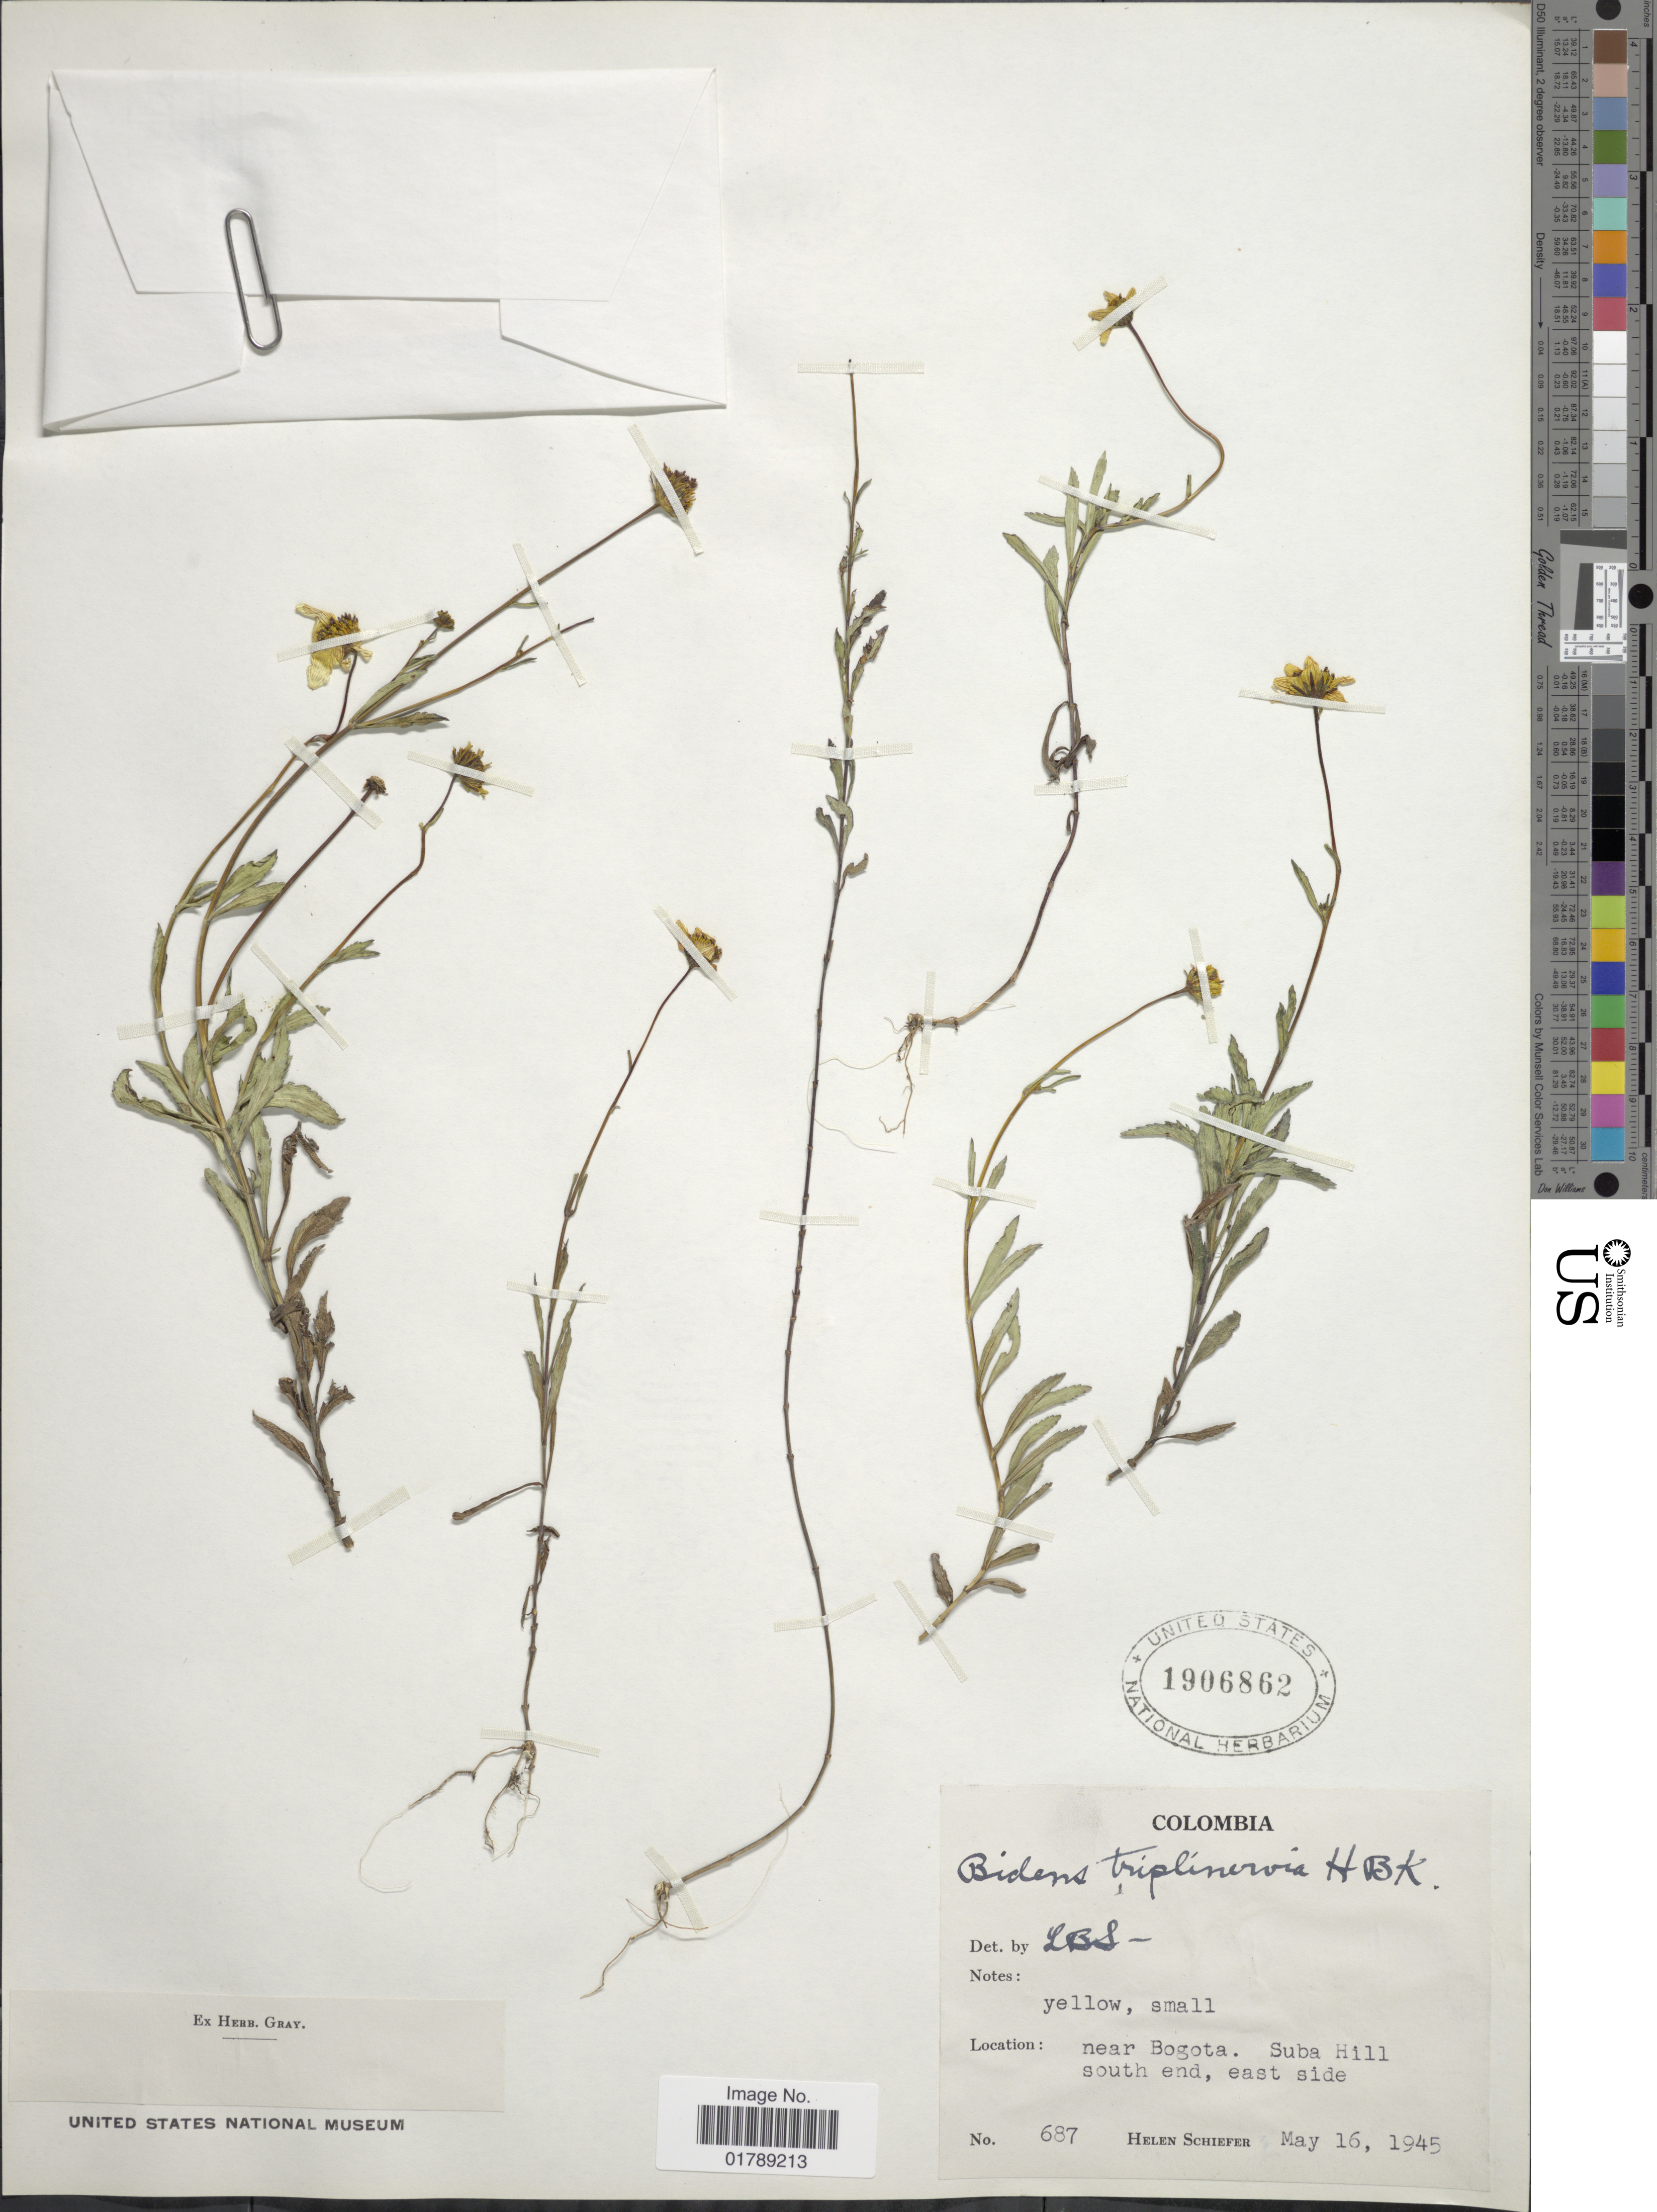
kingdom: Plantae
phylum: Tracheophyta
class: Magnoliopsida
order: Asterales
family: Asteraceae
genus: Bidens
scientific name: Bidens triplinervia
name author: Kunth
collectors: H. Schiefer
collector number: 687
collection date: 1945-05-16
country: Colombia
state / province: Bogota D.C.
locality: Near Bogota. Suba Hill south end, east side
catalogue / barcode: US 1906862